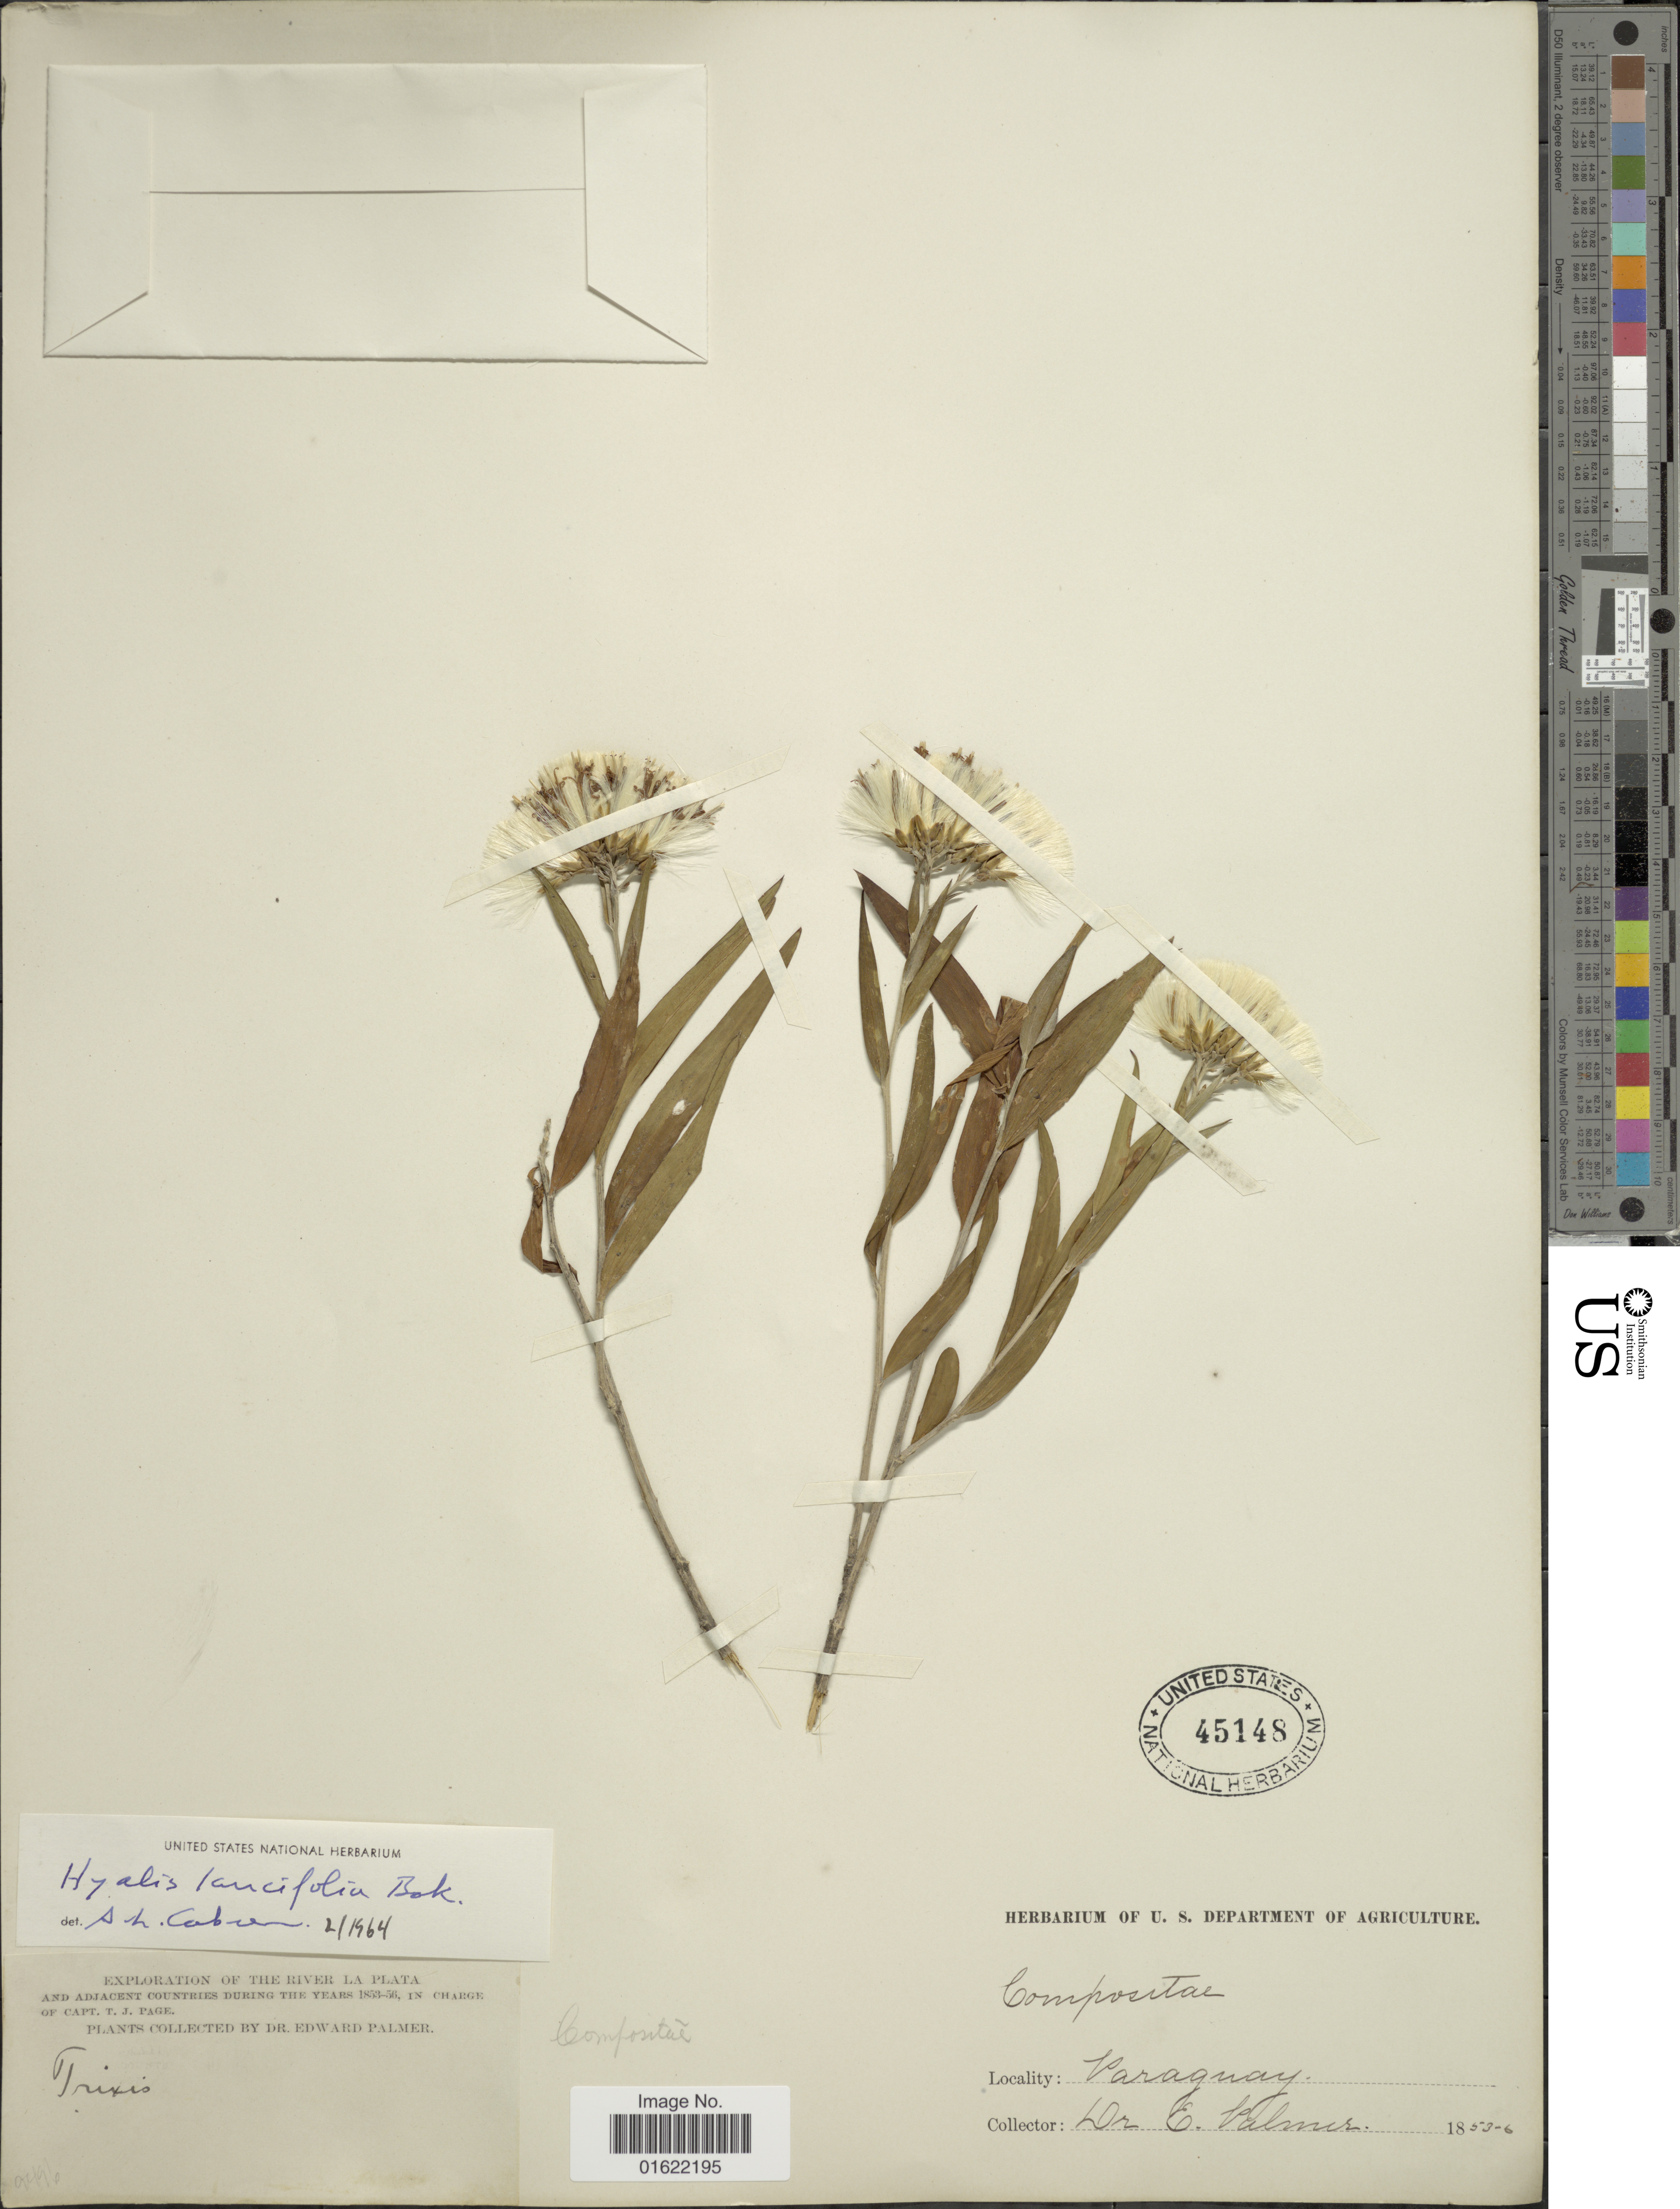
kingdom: Plantae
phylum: Tracheophyta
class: Magnoliopsida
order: Asterales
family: Asteraceae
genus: Hyalis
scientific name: Hyalis lancifolia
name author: Baker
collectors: E. Palmer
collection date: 1853/1856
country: Paraguay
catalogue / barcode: US 45148